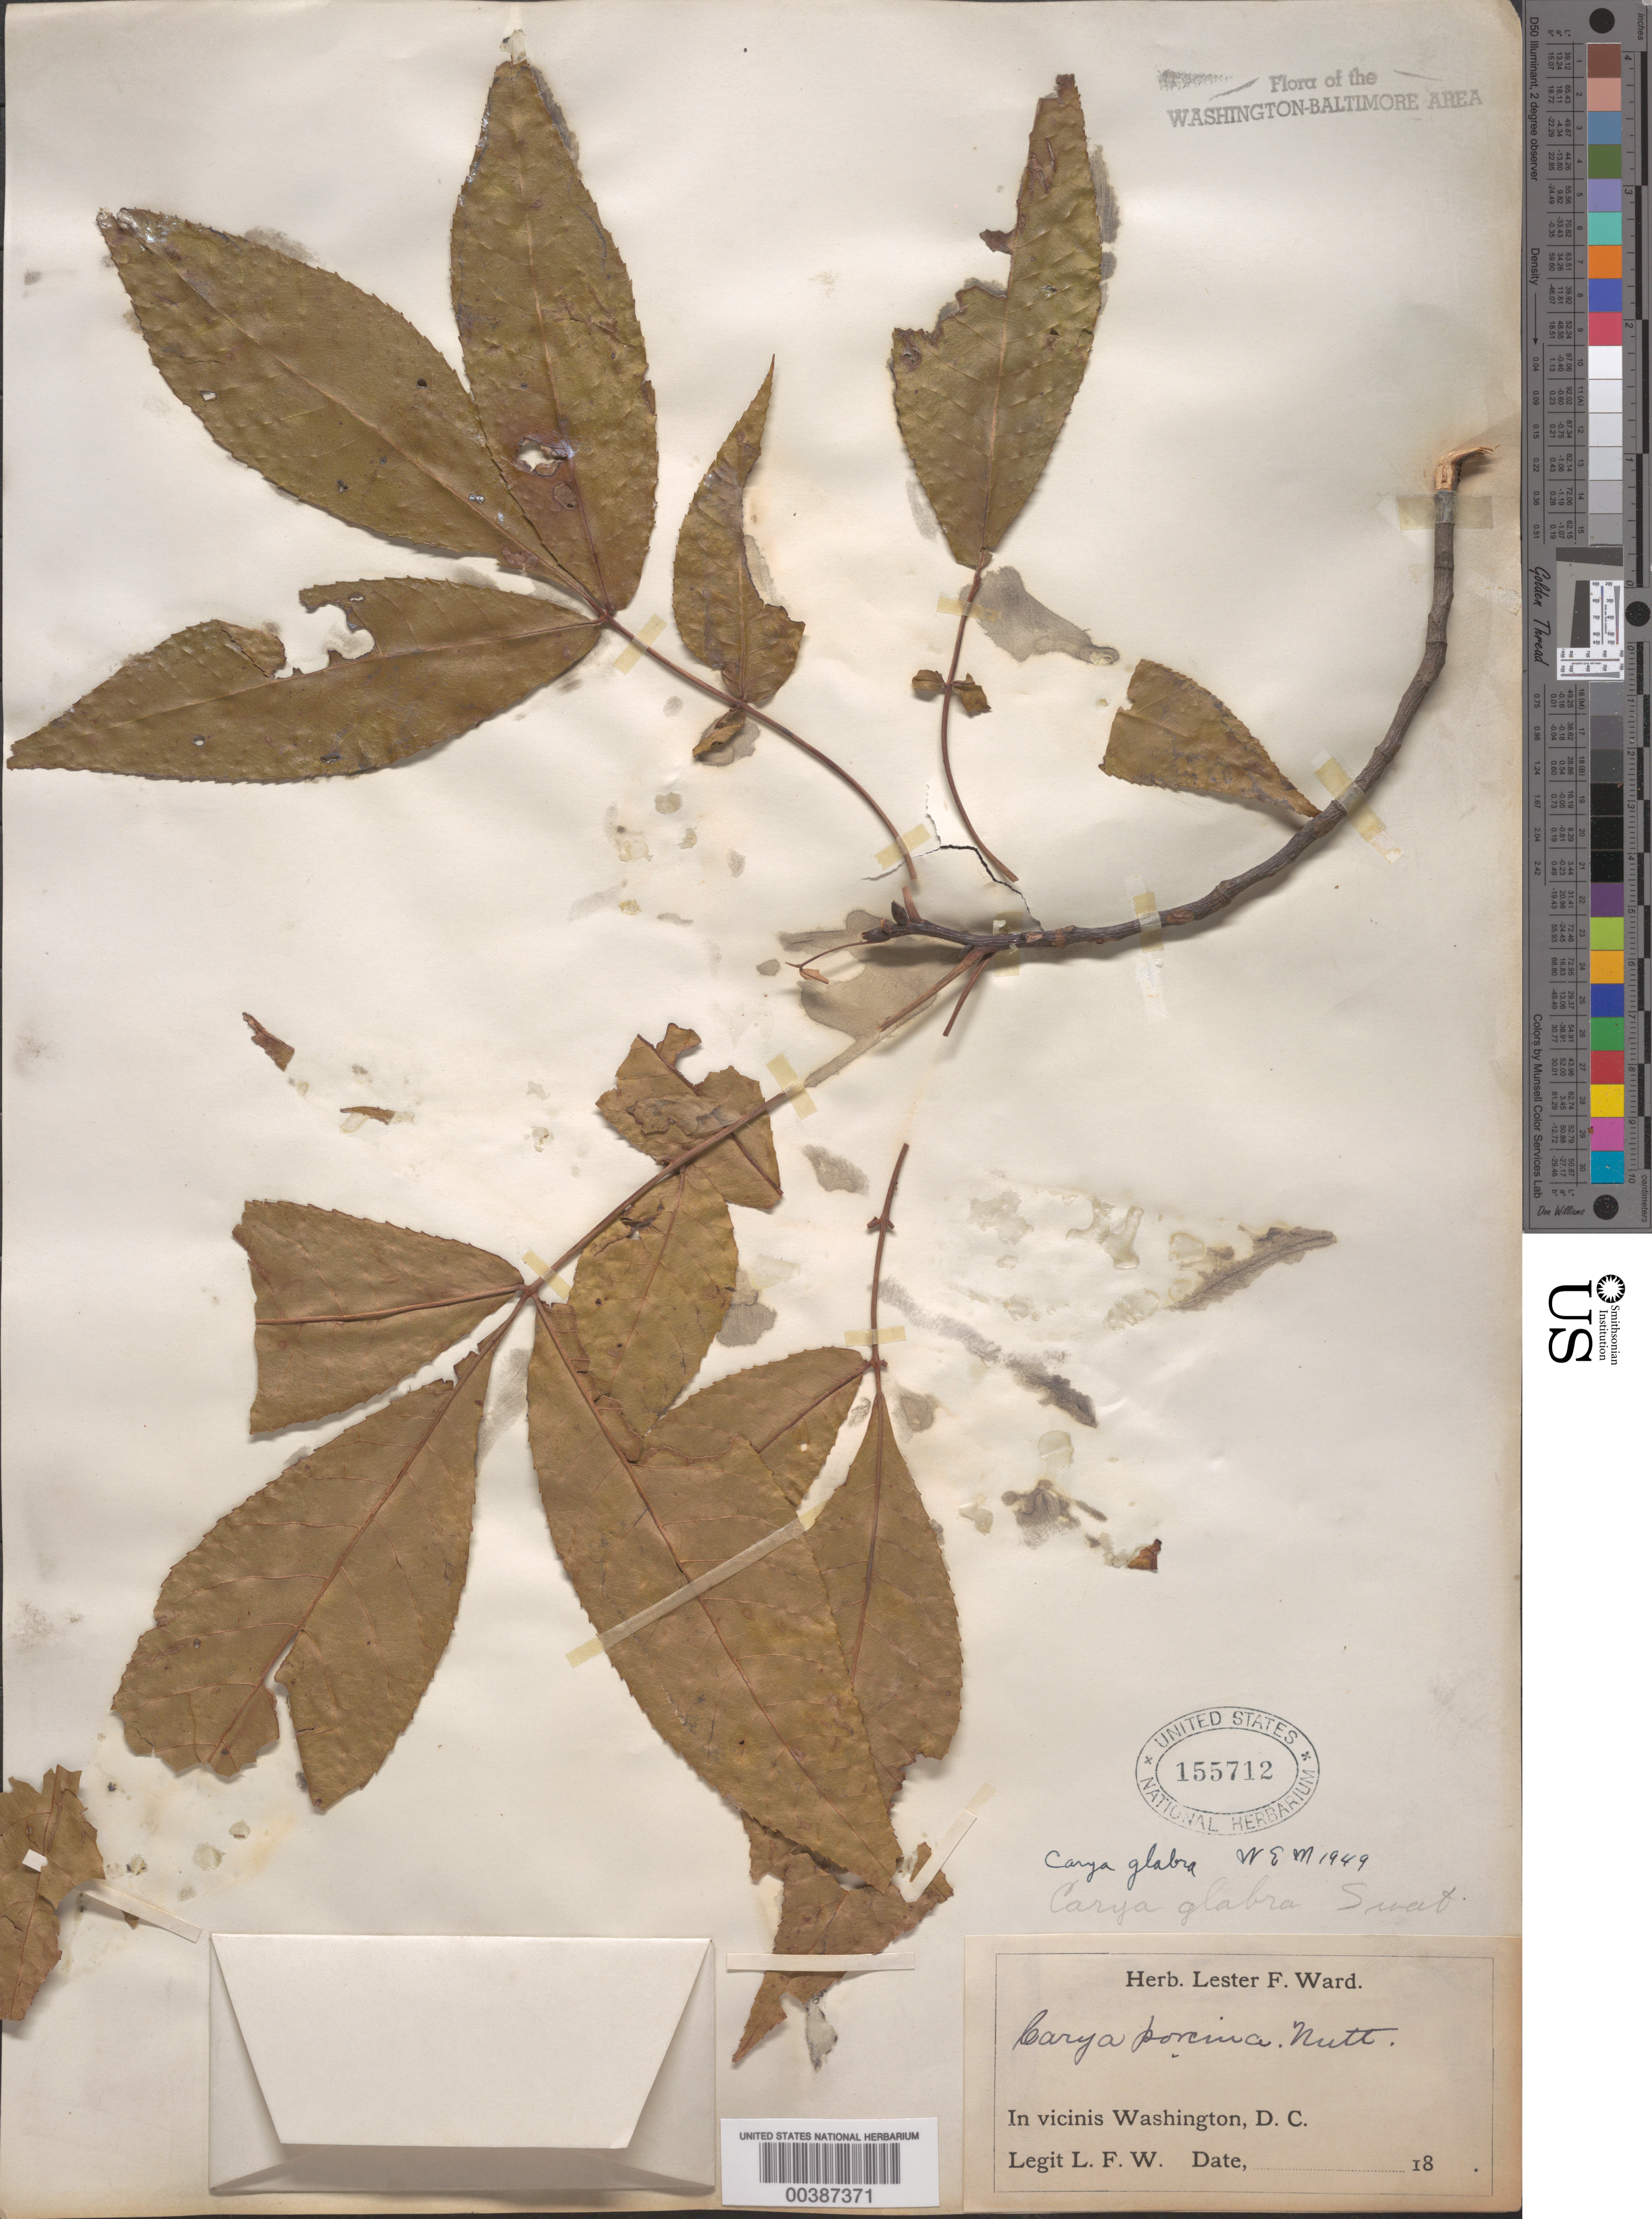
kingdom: Plantae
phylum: Tracheophyta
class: Magnoliopsida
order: Fagales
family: Juglandaceae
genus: Carya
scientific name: Carya glabra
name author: (Mill.) Sweet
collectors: L. F. Ward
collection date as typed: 18--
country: United States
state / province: District of Columbia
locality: G.P.W., Washington D.C. area.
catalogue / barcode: US 155712